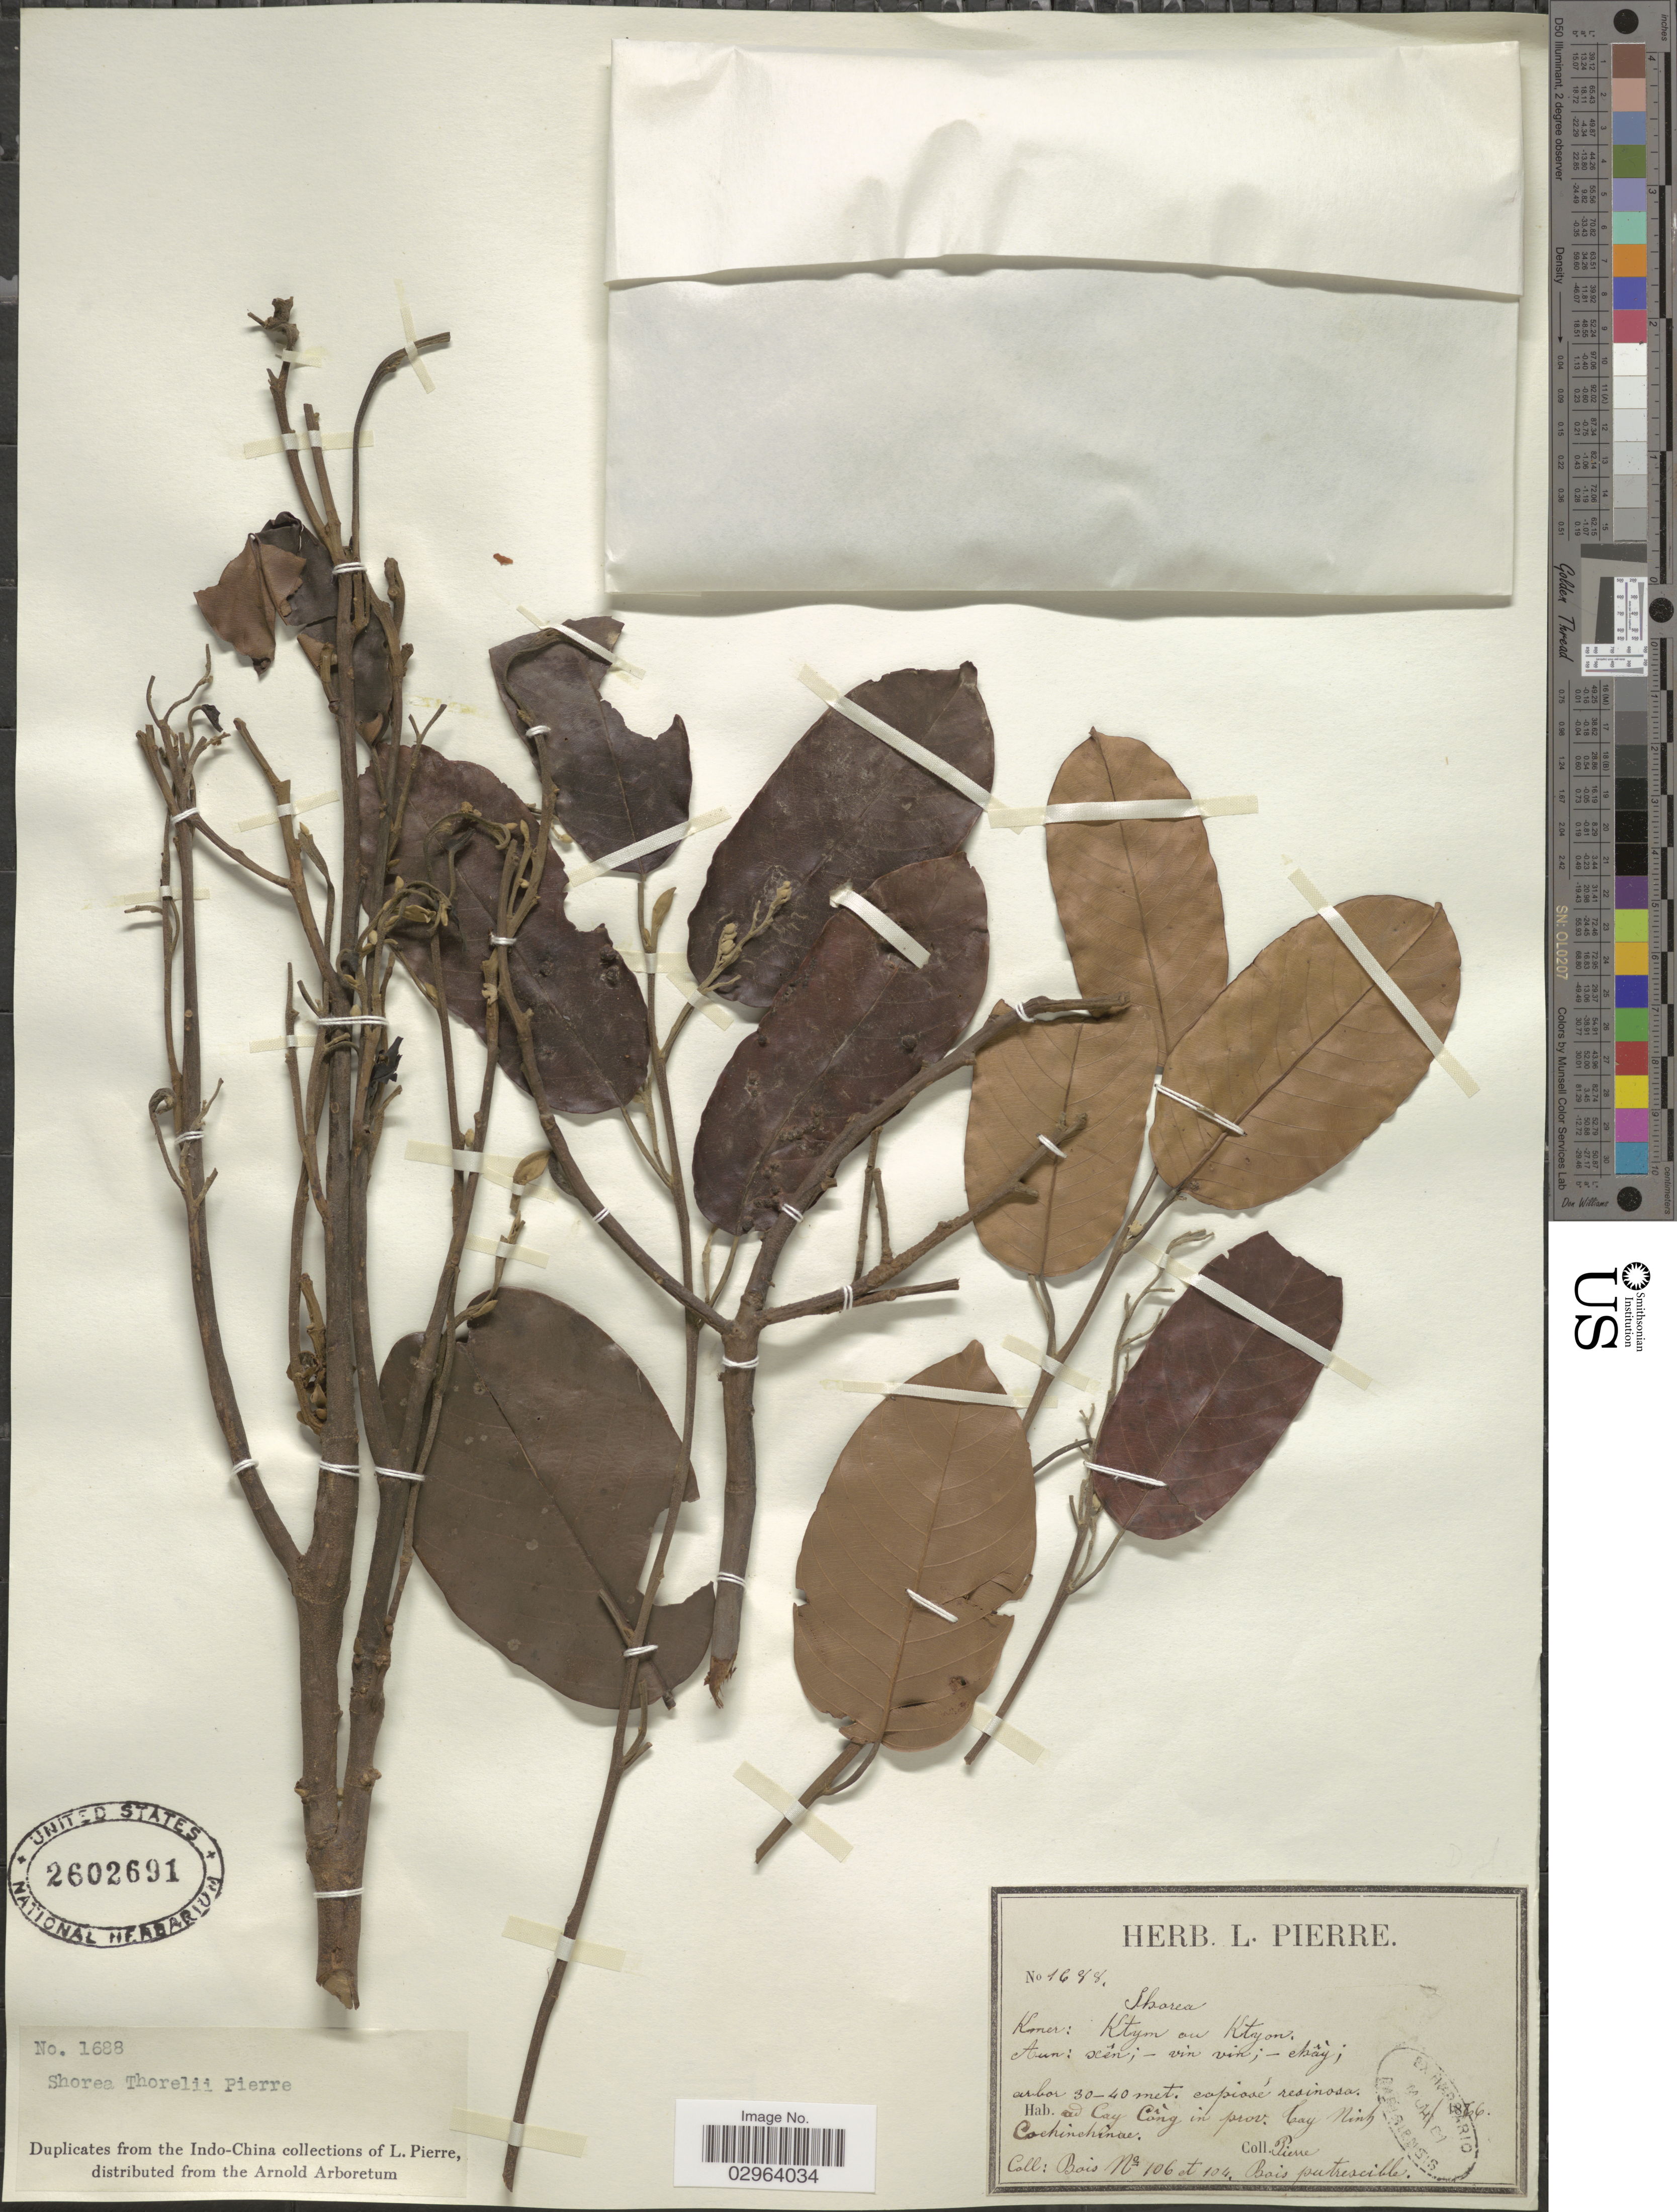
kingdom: Plantae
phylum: Tracheophyta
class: Magnoliopsida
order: Malvales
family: Dipterocarpaceae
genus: Shorea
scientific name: Shorea thorelii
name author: Pierre ex Laness.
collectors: L. Pierre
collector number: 1688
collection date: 1866-04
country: Vietnam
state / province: Tay Ninh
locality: Ad Cay Cong in prov. Cay Ninh Cochinchinae.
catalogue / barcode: US 2602691